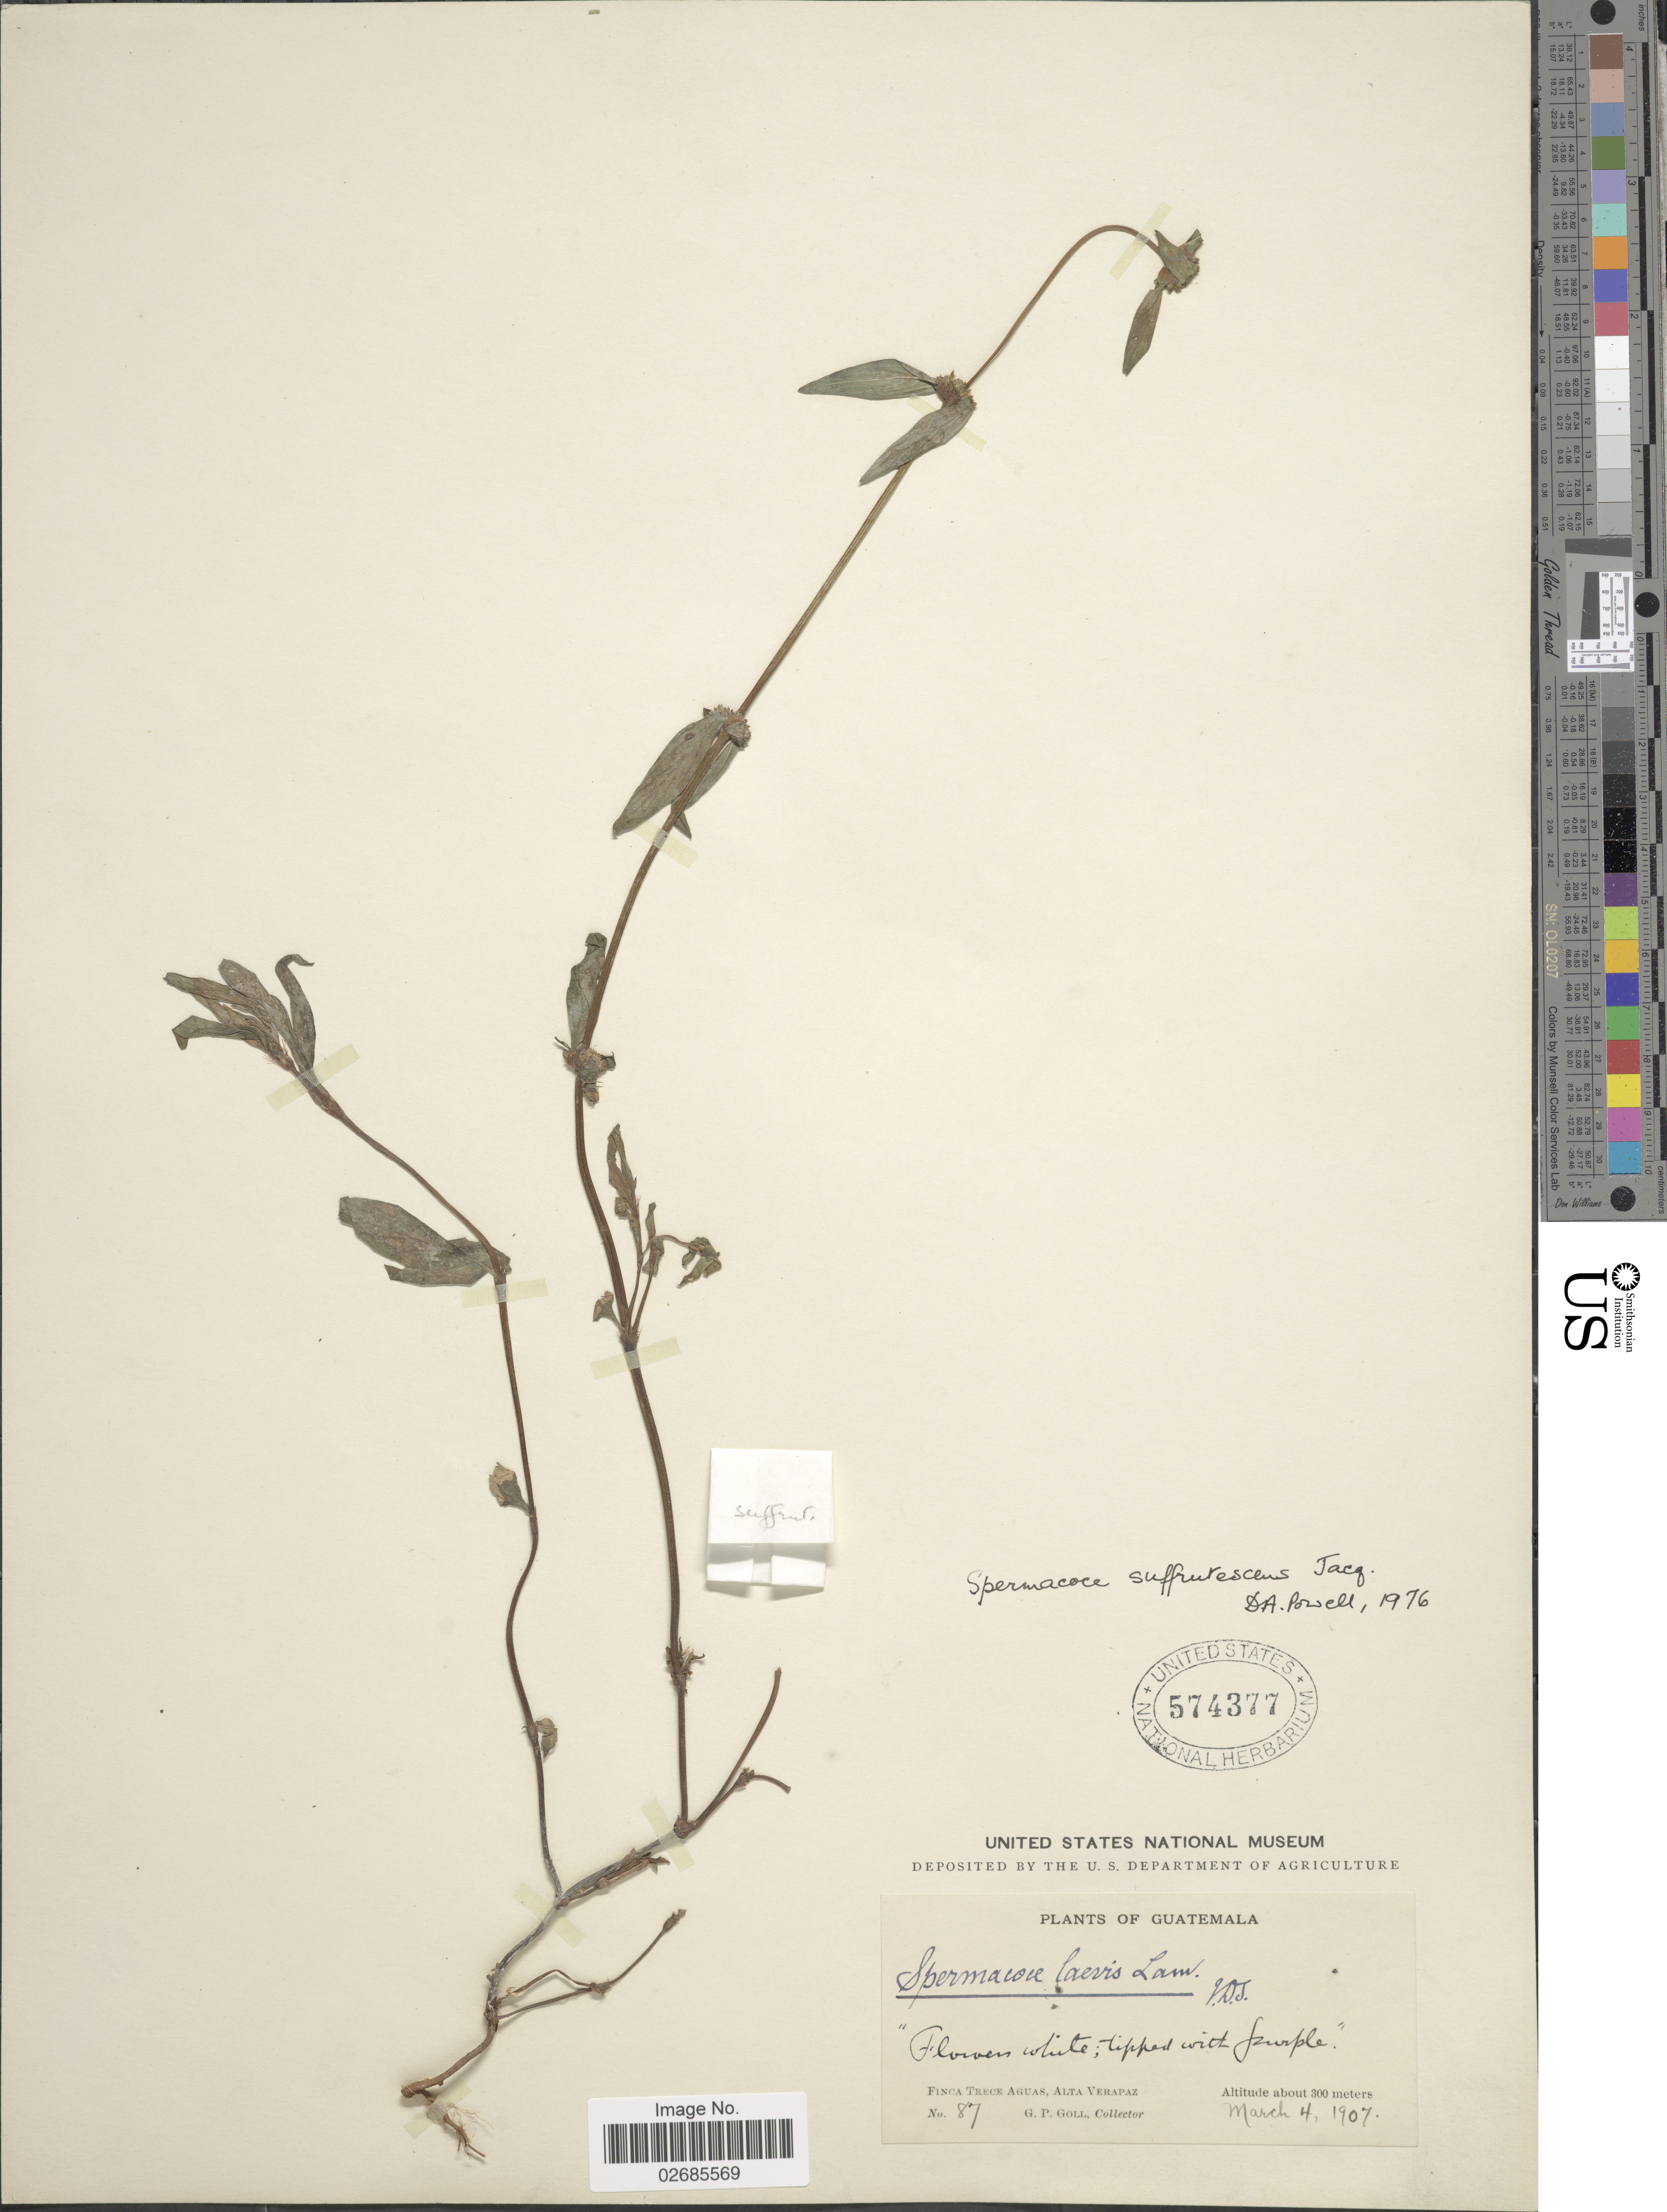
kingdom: Plantae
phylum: Tracheophyta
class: Magnoliopsida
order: Gentianales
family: Rubiaceae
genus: Borreria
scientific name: Borreria assurgens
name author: (Ruiz & Pav.) Griseb.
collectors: G. P. Goll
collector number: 87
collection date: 1907-03-04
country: Guatemala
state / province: Alta Verapaz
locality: Finca Trece Aguas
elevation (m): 300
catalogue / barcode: US 574377